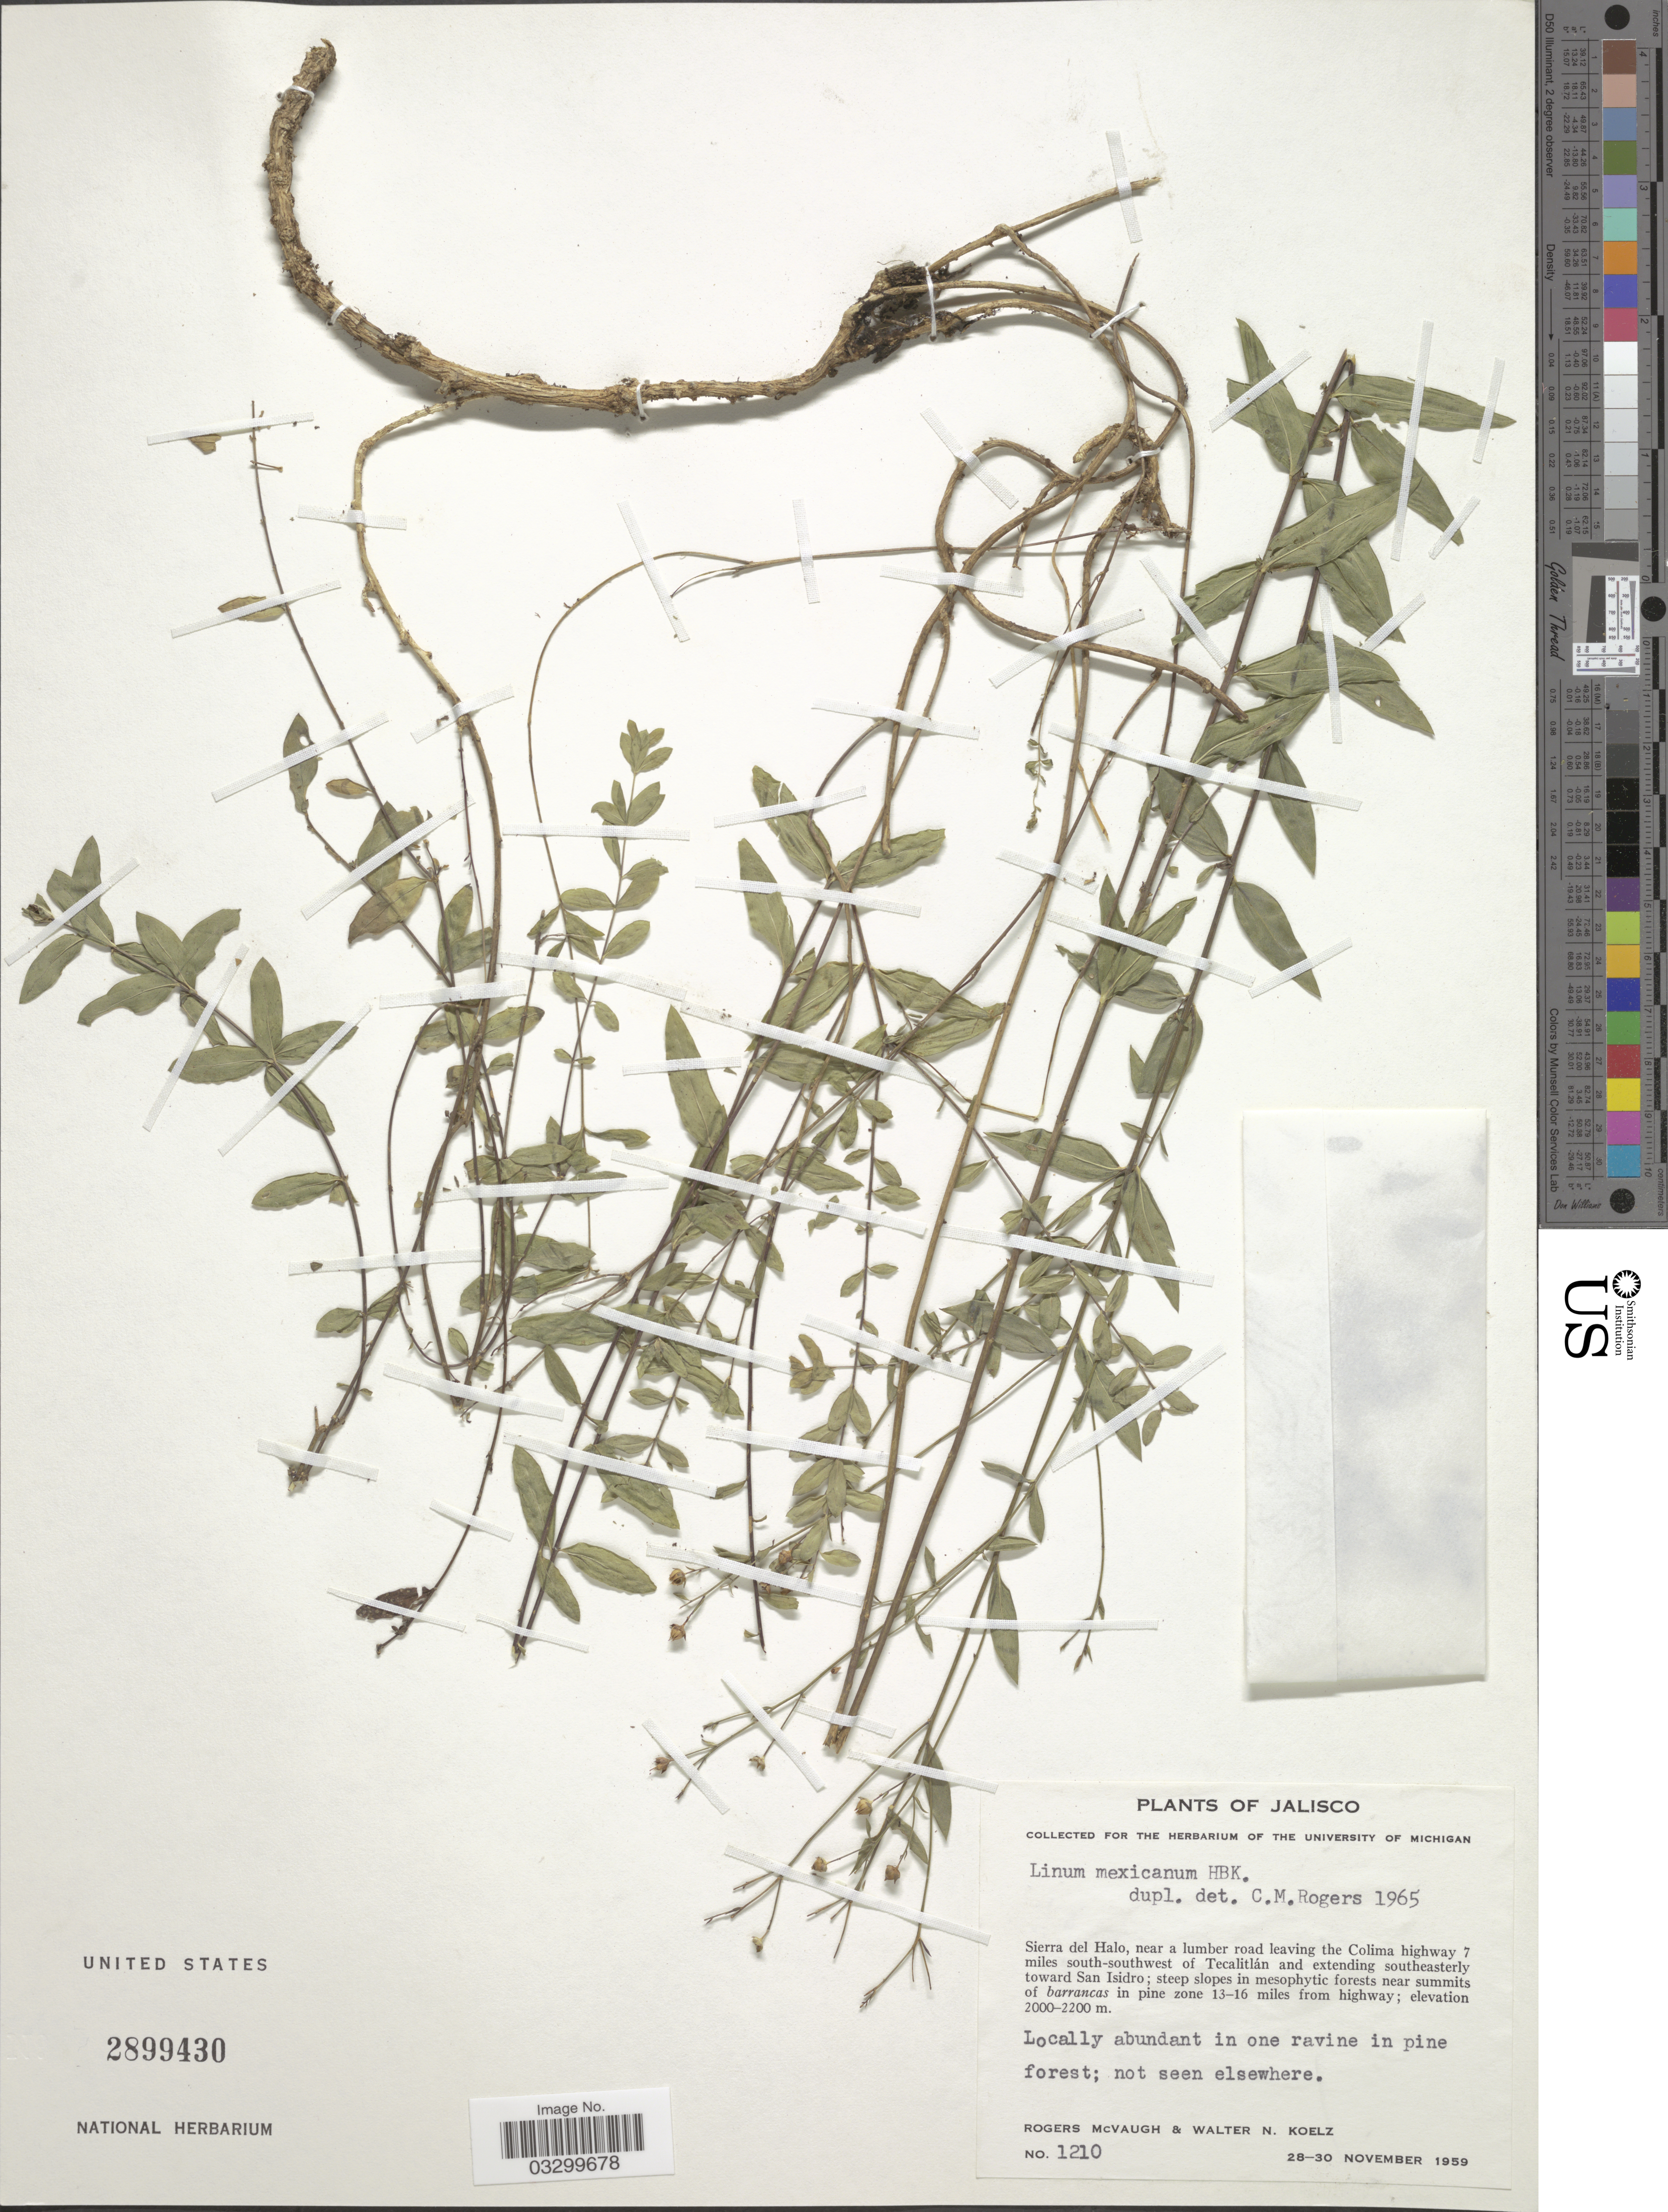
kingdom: Plantae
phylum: Tracheophyta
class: Magnoliopsida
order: Malpighiales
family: Linaceae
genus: Linum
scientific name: Linum mexicanum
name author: Kunth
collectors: R. McVaugh & W. N. Koelz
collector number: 1210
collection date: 1959-11-28/1959-11-30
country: Mexico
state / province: Jalisco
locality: Sierra del Halo, near a lumber road leaving the Colima highway 7 miles south-southwest of Tecalitlán and extending southeasterly toward San Isidro; steep slopes in mesophytic forests near summits of barrancas in pine zone 13-16 miles from highway.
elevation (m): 2000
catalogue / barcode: US 2899430